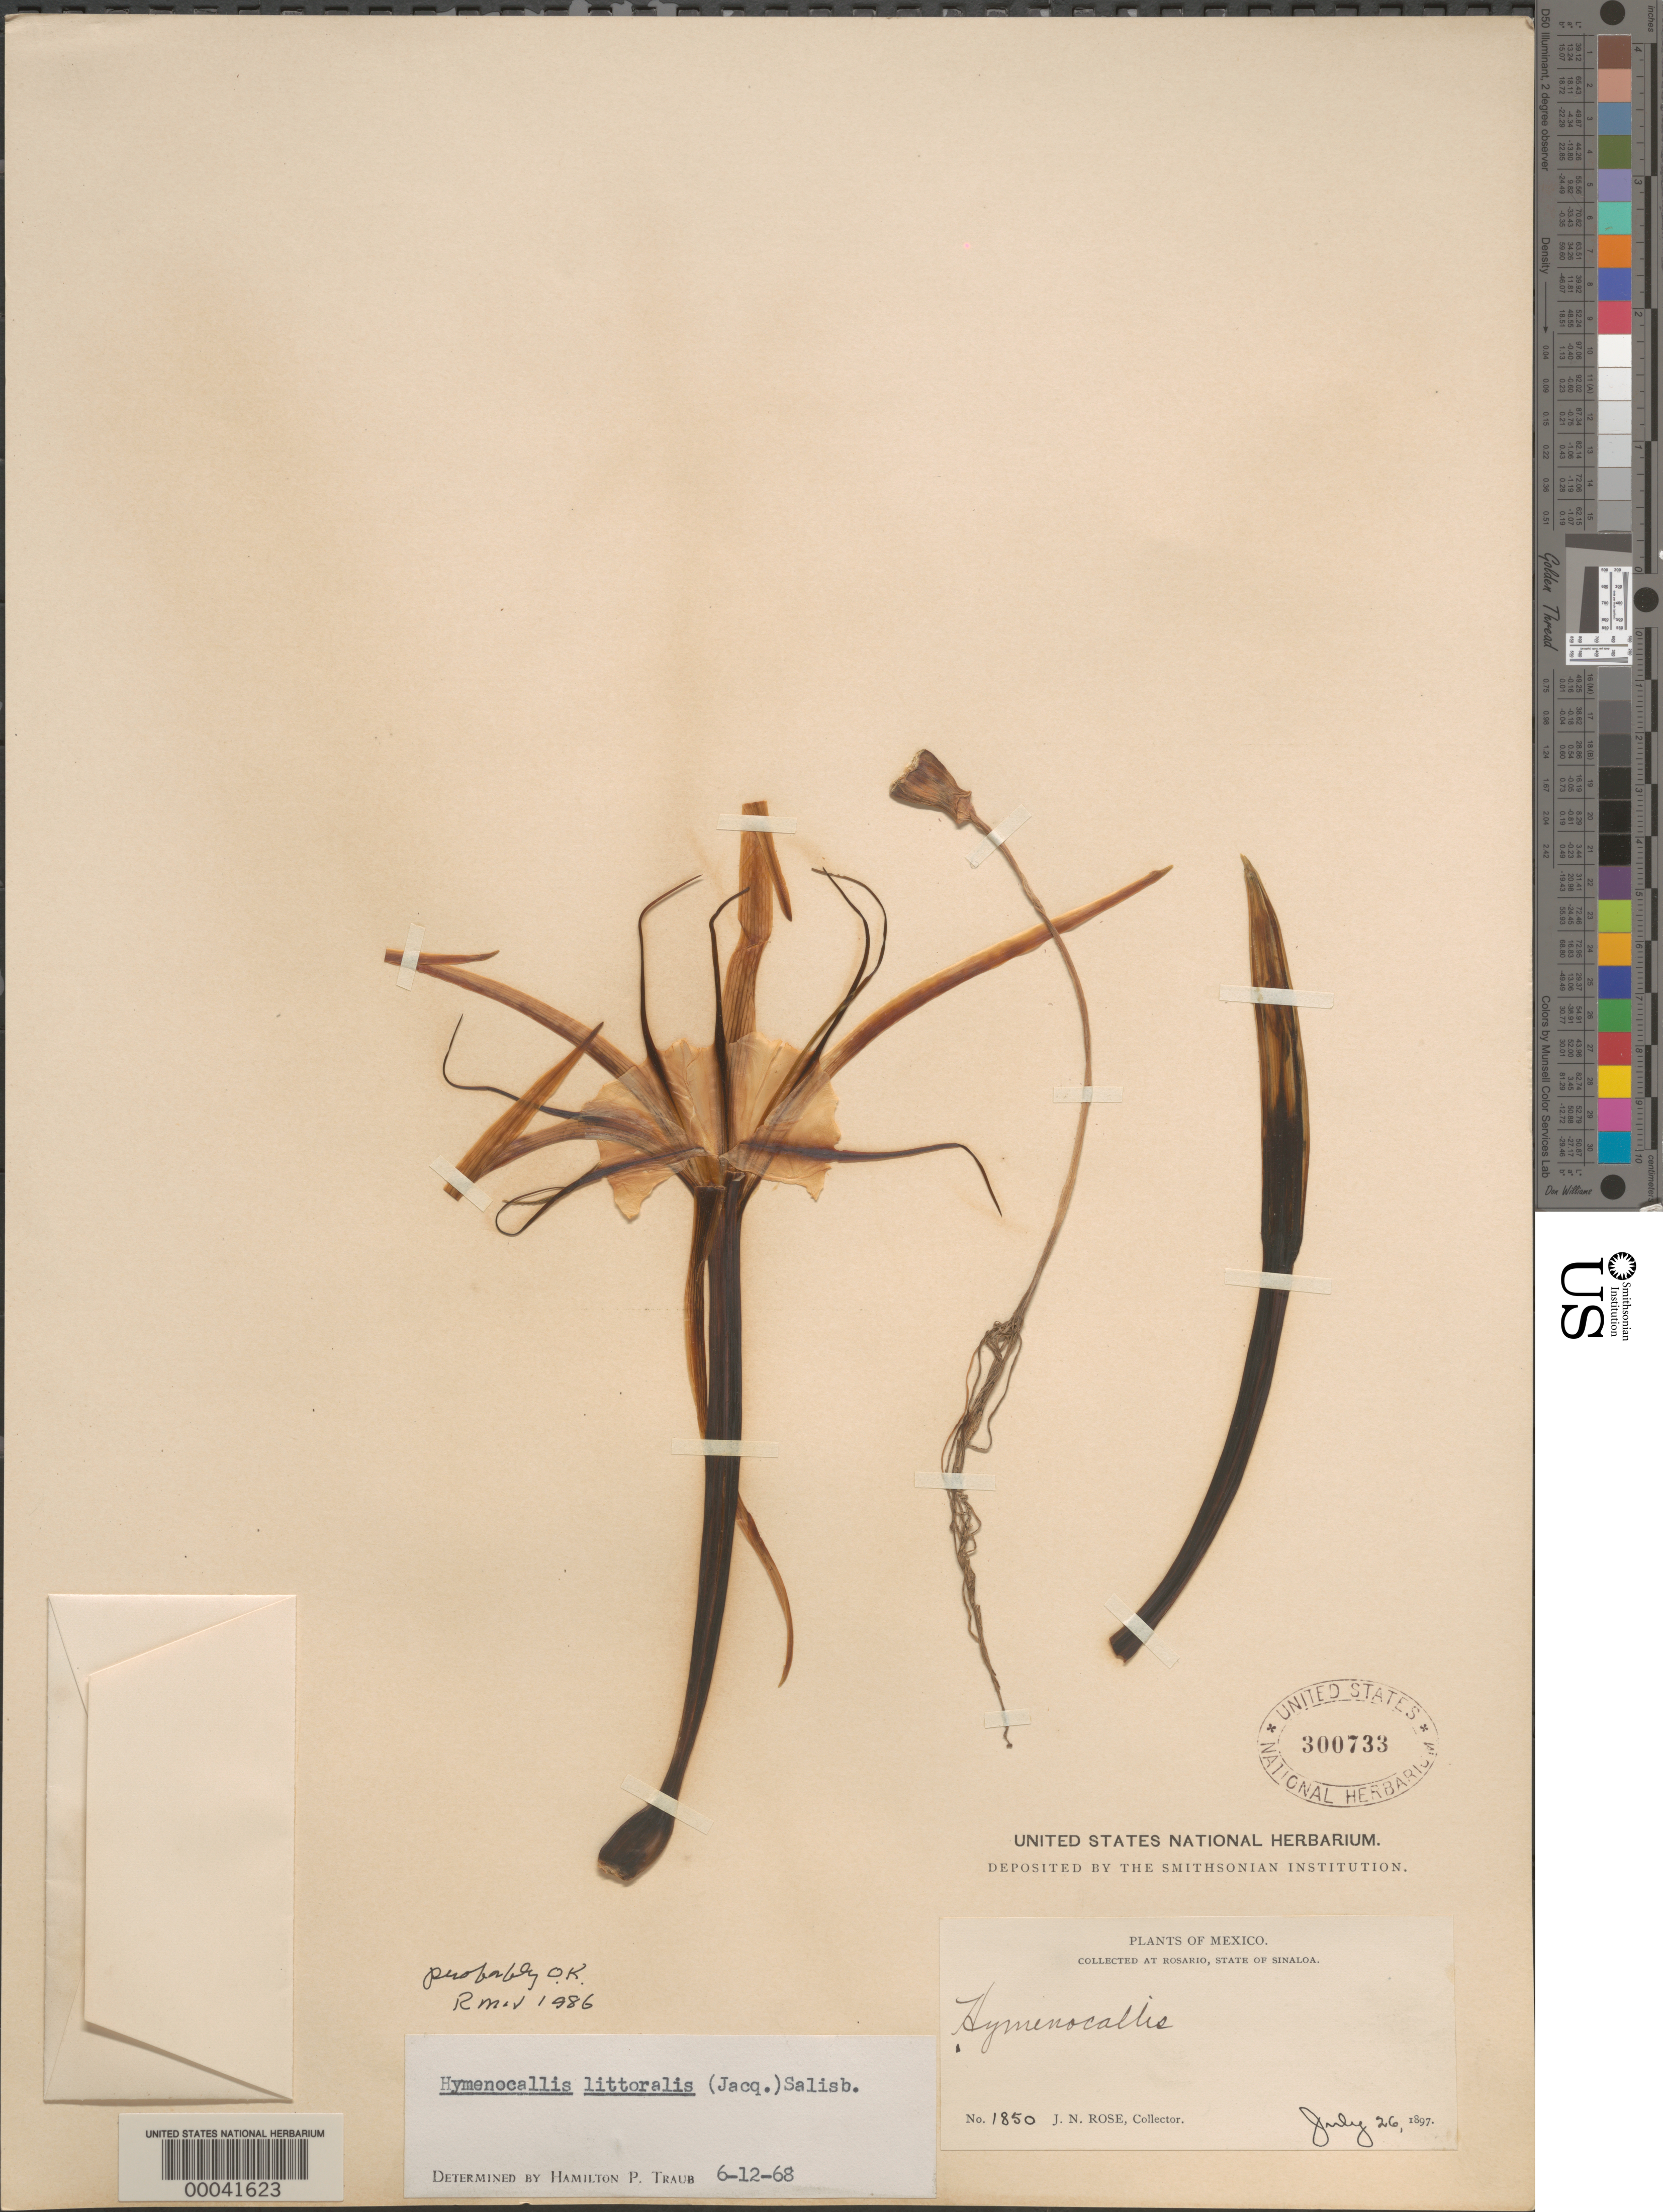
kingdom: Plantae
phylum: Tracheophyta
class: Liliopsida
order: Asparagales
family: Amaryllidaceae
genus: Hymenocallis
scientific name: Hymenocallis littoralis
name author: (Jacq.) Salisb.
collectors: J. N. Rose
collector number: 1850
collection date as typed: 26 Jul 1897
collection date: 1897-07-26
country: Mexico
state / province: Sinaloa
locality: Rosario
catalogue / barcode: US 300733